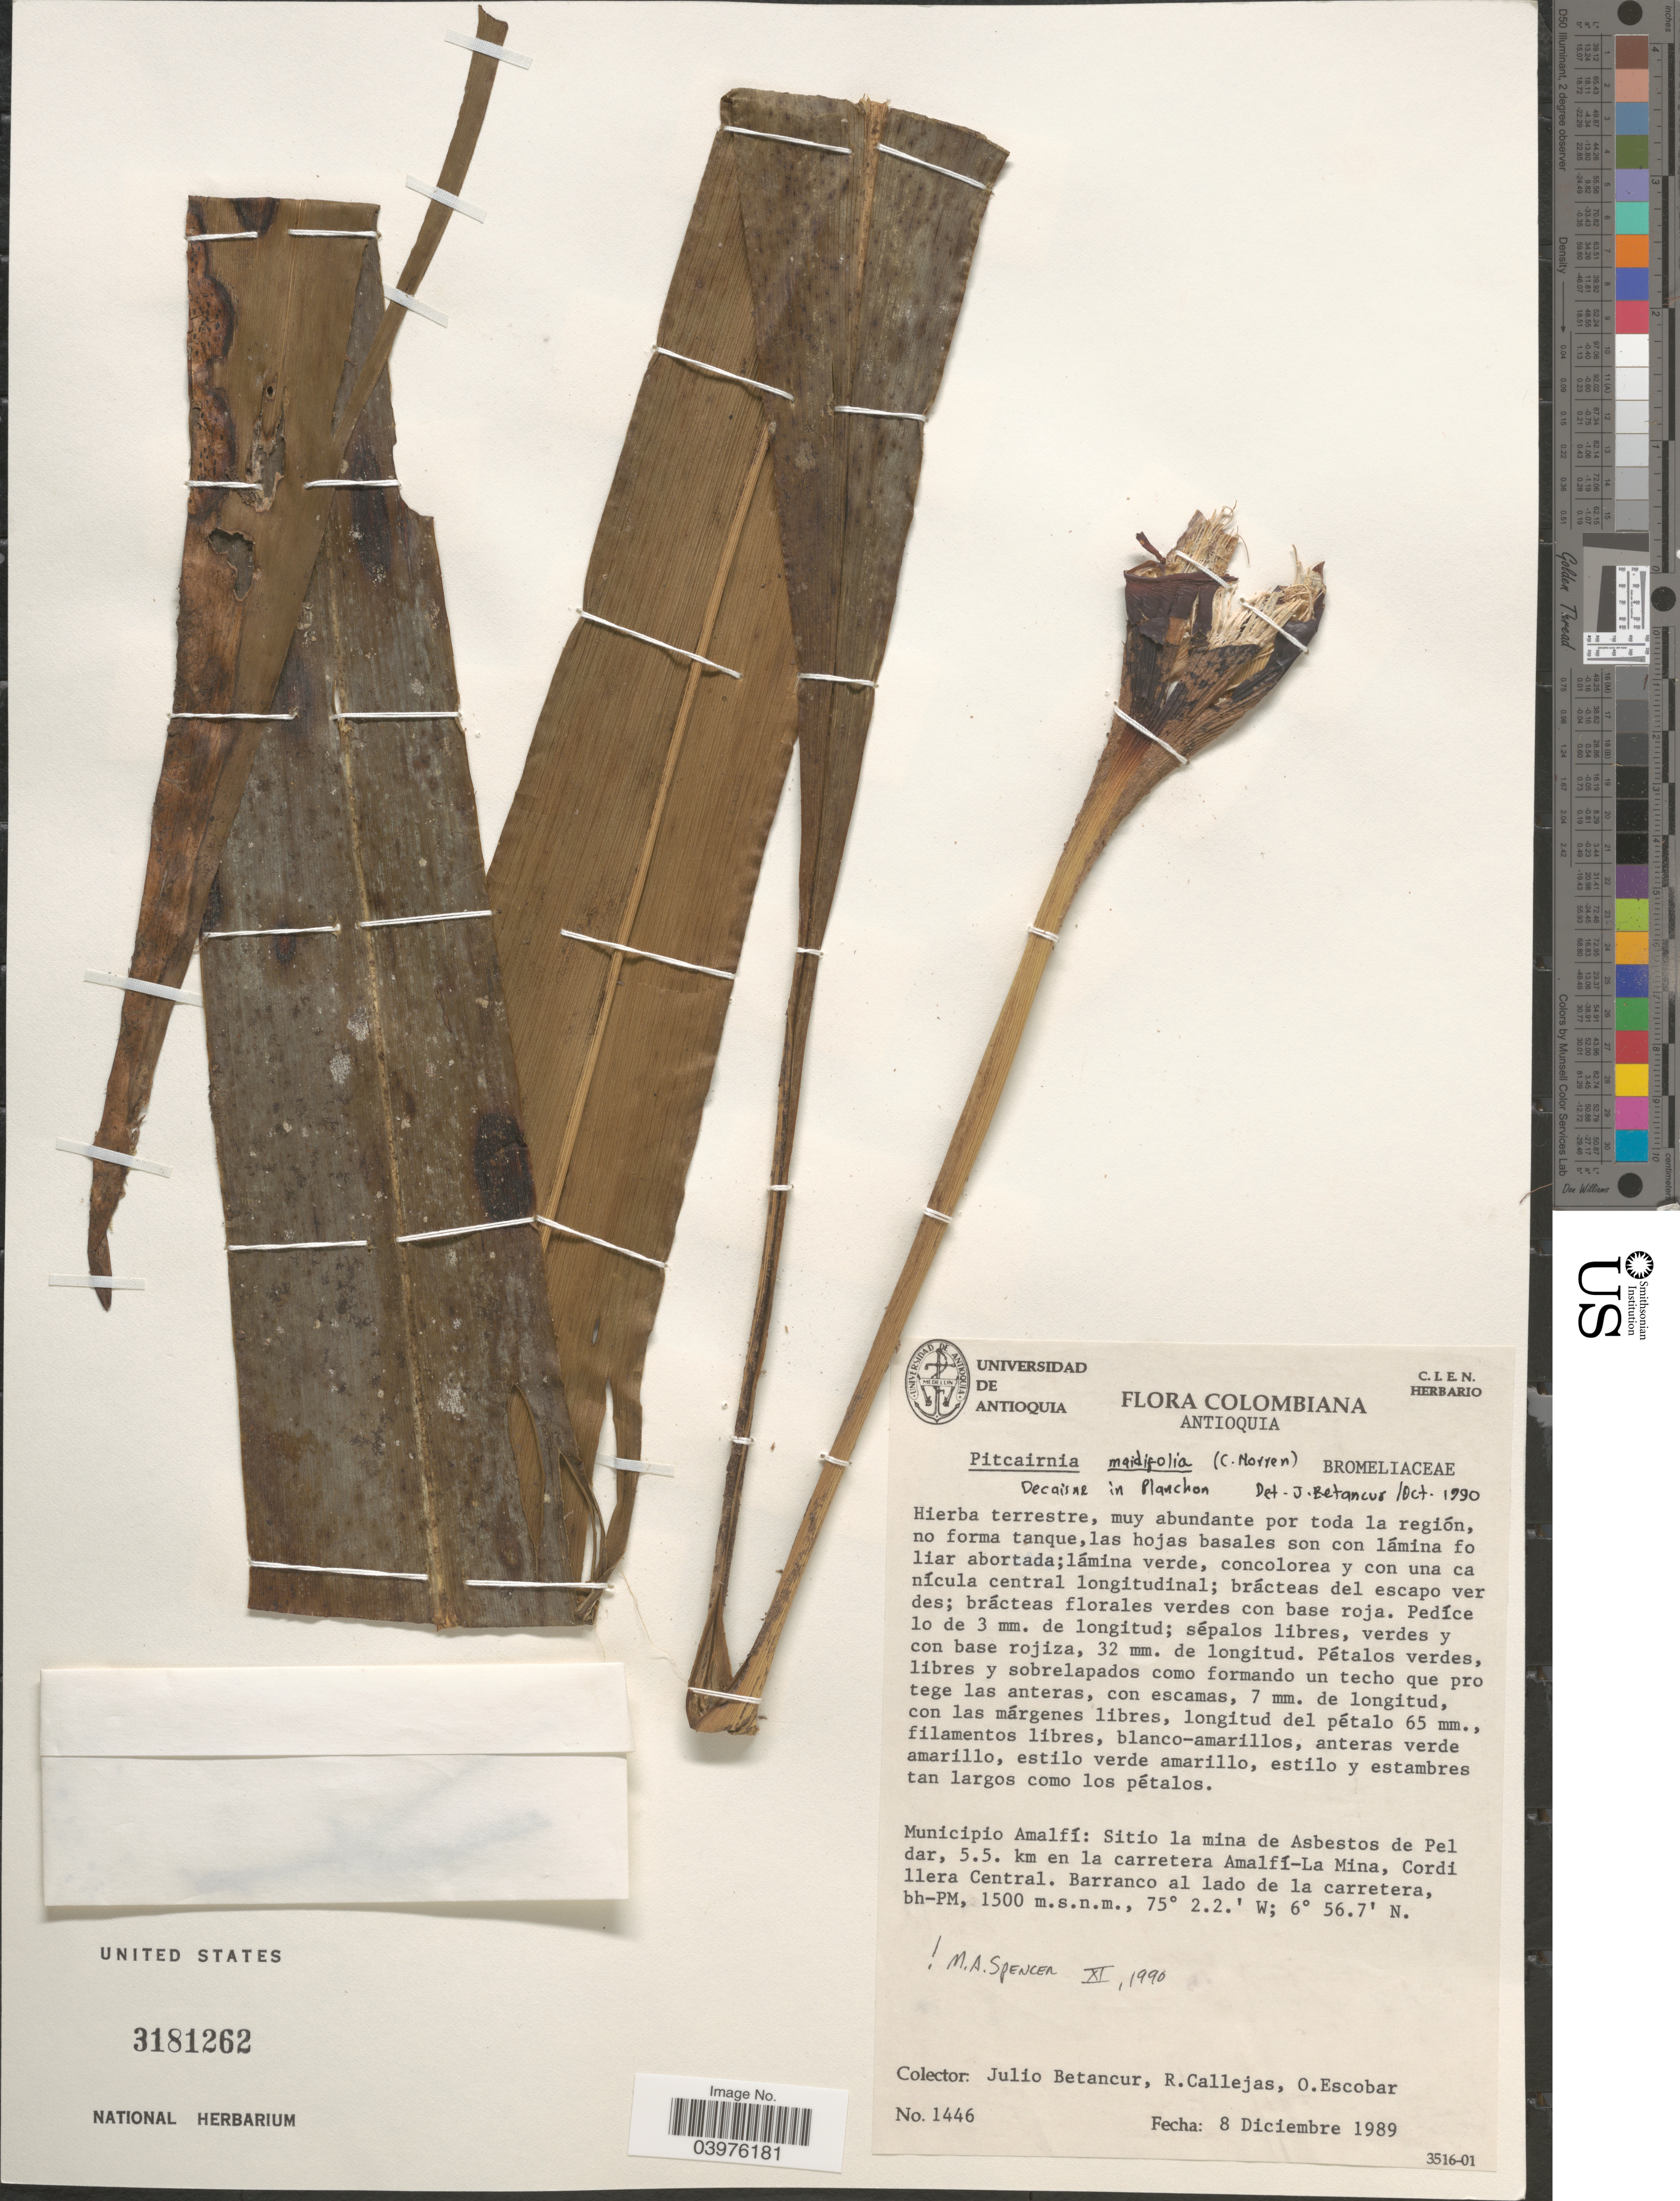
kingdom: Plantae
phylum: Tracheophyta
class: Liliopsida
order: Poales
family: Bromeliaceae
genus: Pitcairnia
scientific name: Pitcairnia maidifolia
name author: (C. Morren) Decne. ex Planch.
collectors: J. Betancur, R. Callejas & O. Escobar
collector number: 1446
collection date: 1989-12-08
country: Colombia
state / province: Antioquia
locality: Municipio Amalfí: Sitio la mina de Asbestos de Pel dar, 5.5. km en la carretera Amalfí-La Mina, Cordillera Central. Barranco al lado de la carretera.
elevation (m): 1500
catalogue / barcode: US 3181262